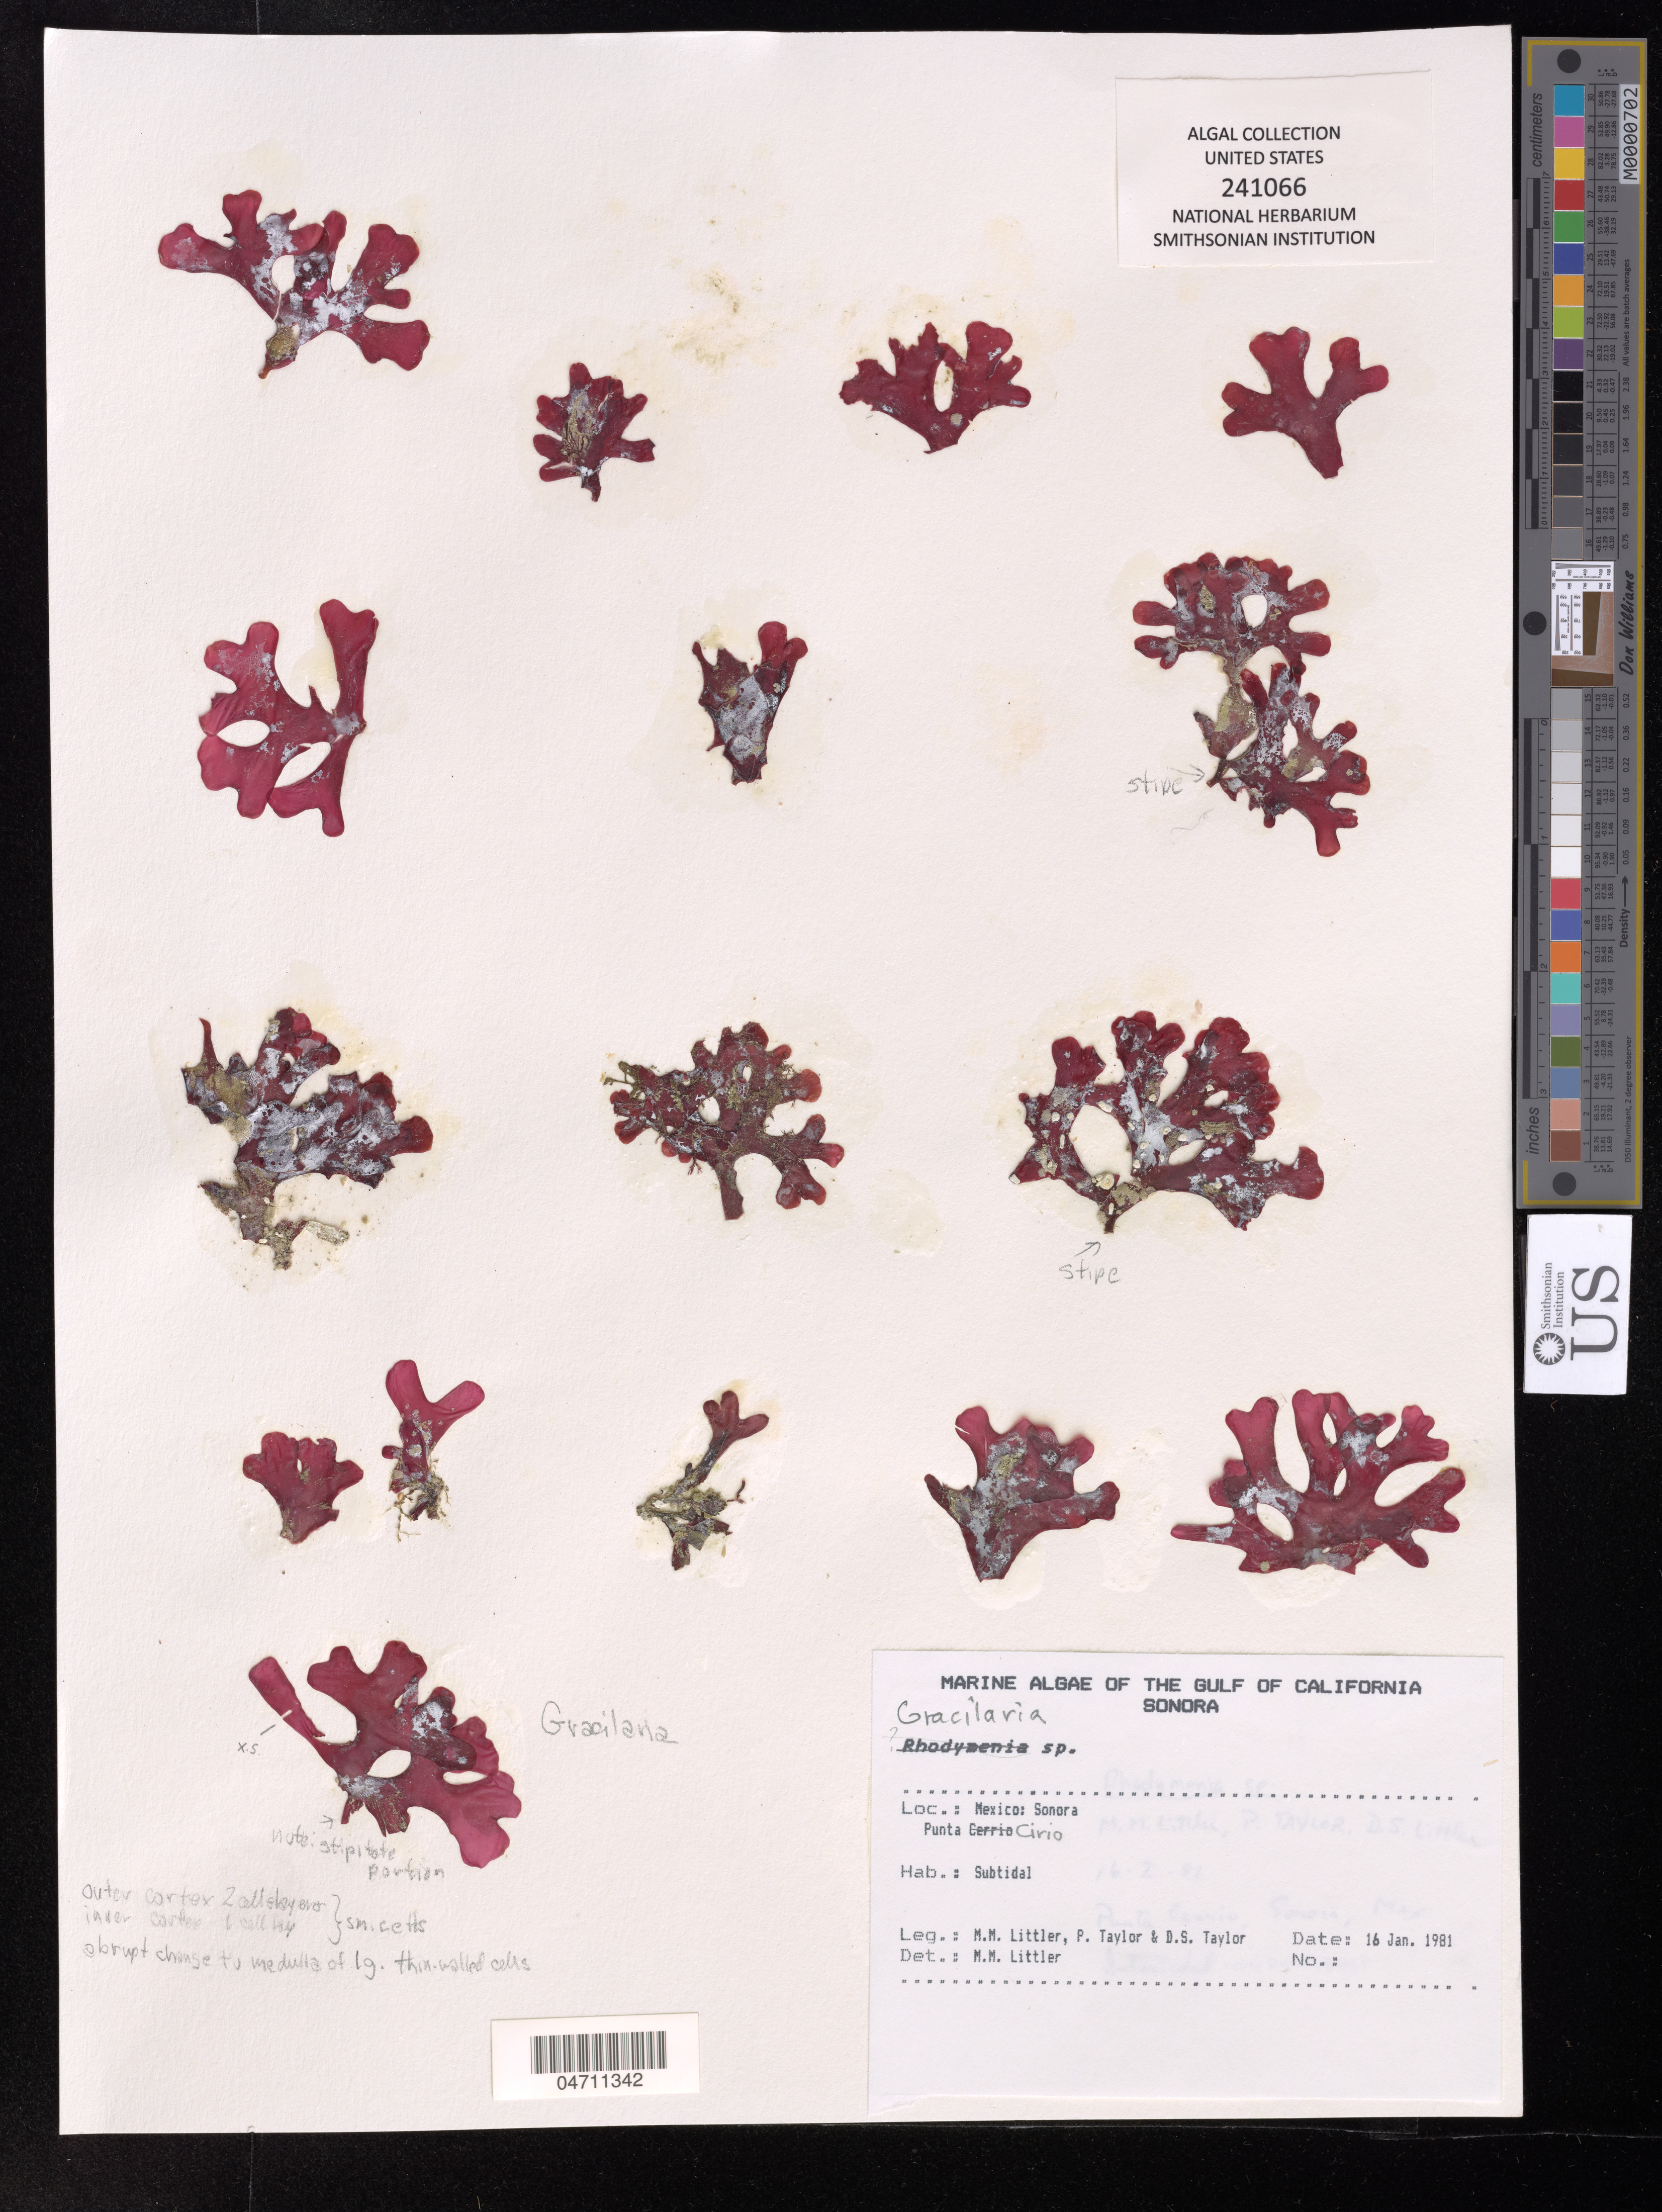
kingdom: Plantae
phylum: Rhodophyta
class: Florideophyceae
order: Gracilariales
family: Gracilariaceae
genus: Gracilaria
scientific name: Gracilaria sp.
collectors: M. M. Littler & P. Taylor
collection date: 1981-01-16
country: Mexico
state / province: Sonora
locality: The Gulf of Calafornia, Punta Cirio.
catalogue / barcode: US 241066